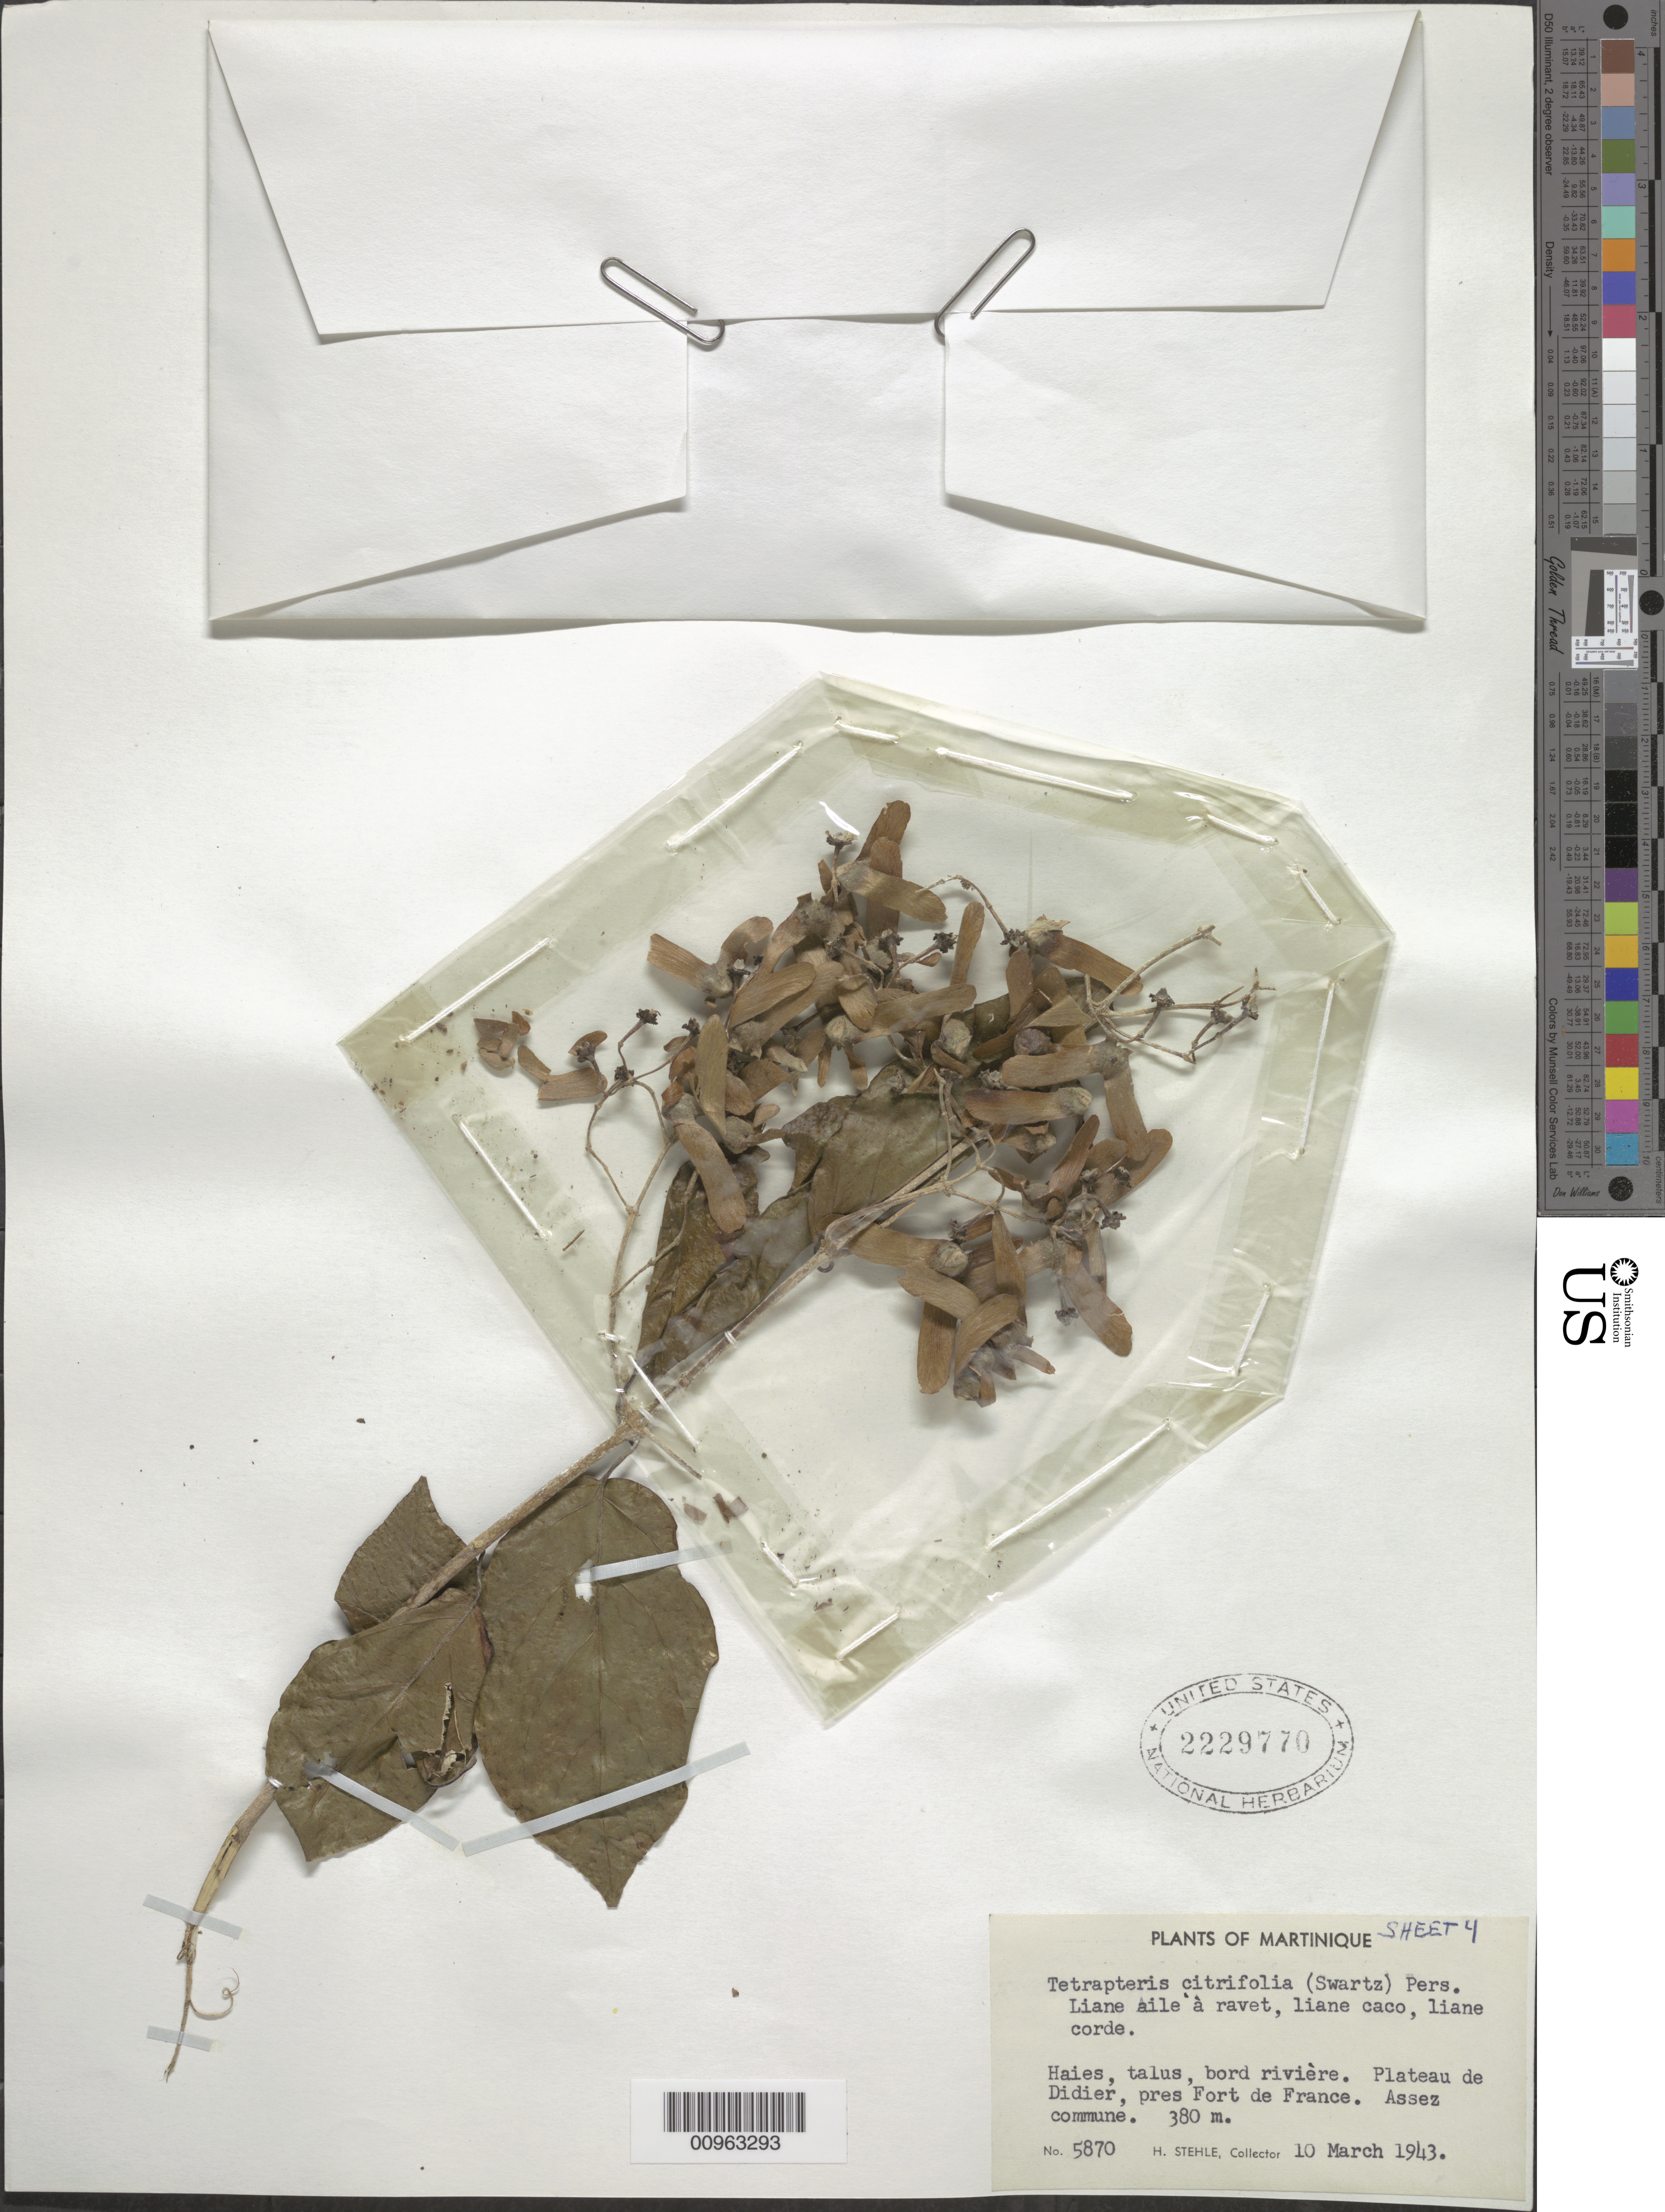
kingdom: Plantae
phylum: Tracheophyta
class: Magnoliopsida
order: Malpighiales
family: Malpighiaceae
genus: Tetrapterys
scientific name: Tetrapterys inaequalis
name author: Cav.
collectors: H. Stehlé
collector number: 5870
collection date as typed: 10 Mar 1943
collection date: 1943-03-10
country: Martinique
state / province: Fort-de-France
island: Martinique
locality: Plateau de Didier, pres Fort de France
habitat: Haies, talus, bord rivière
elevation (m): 380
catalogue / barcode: US 2229770